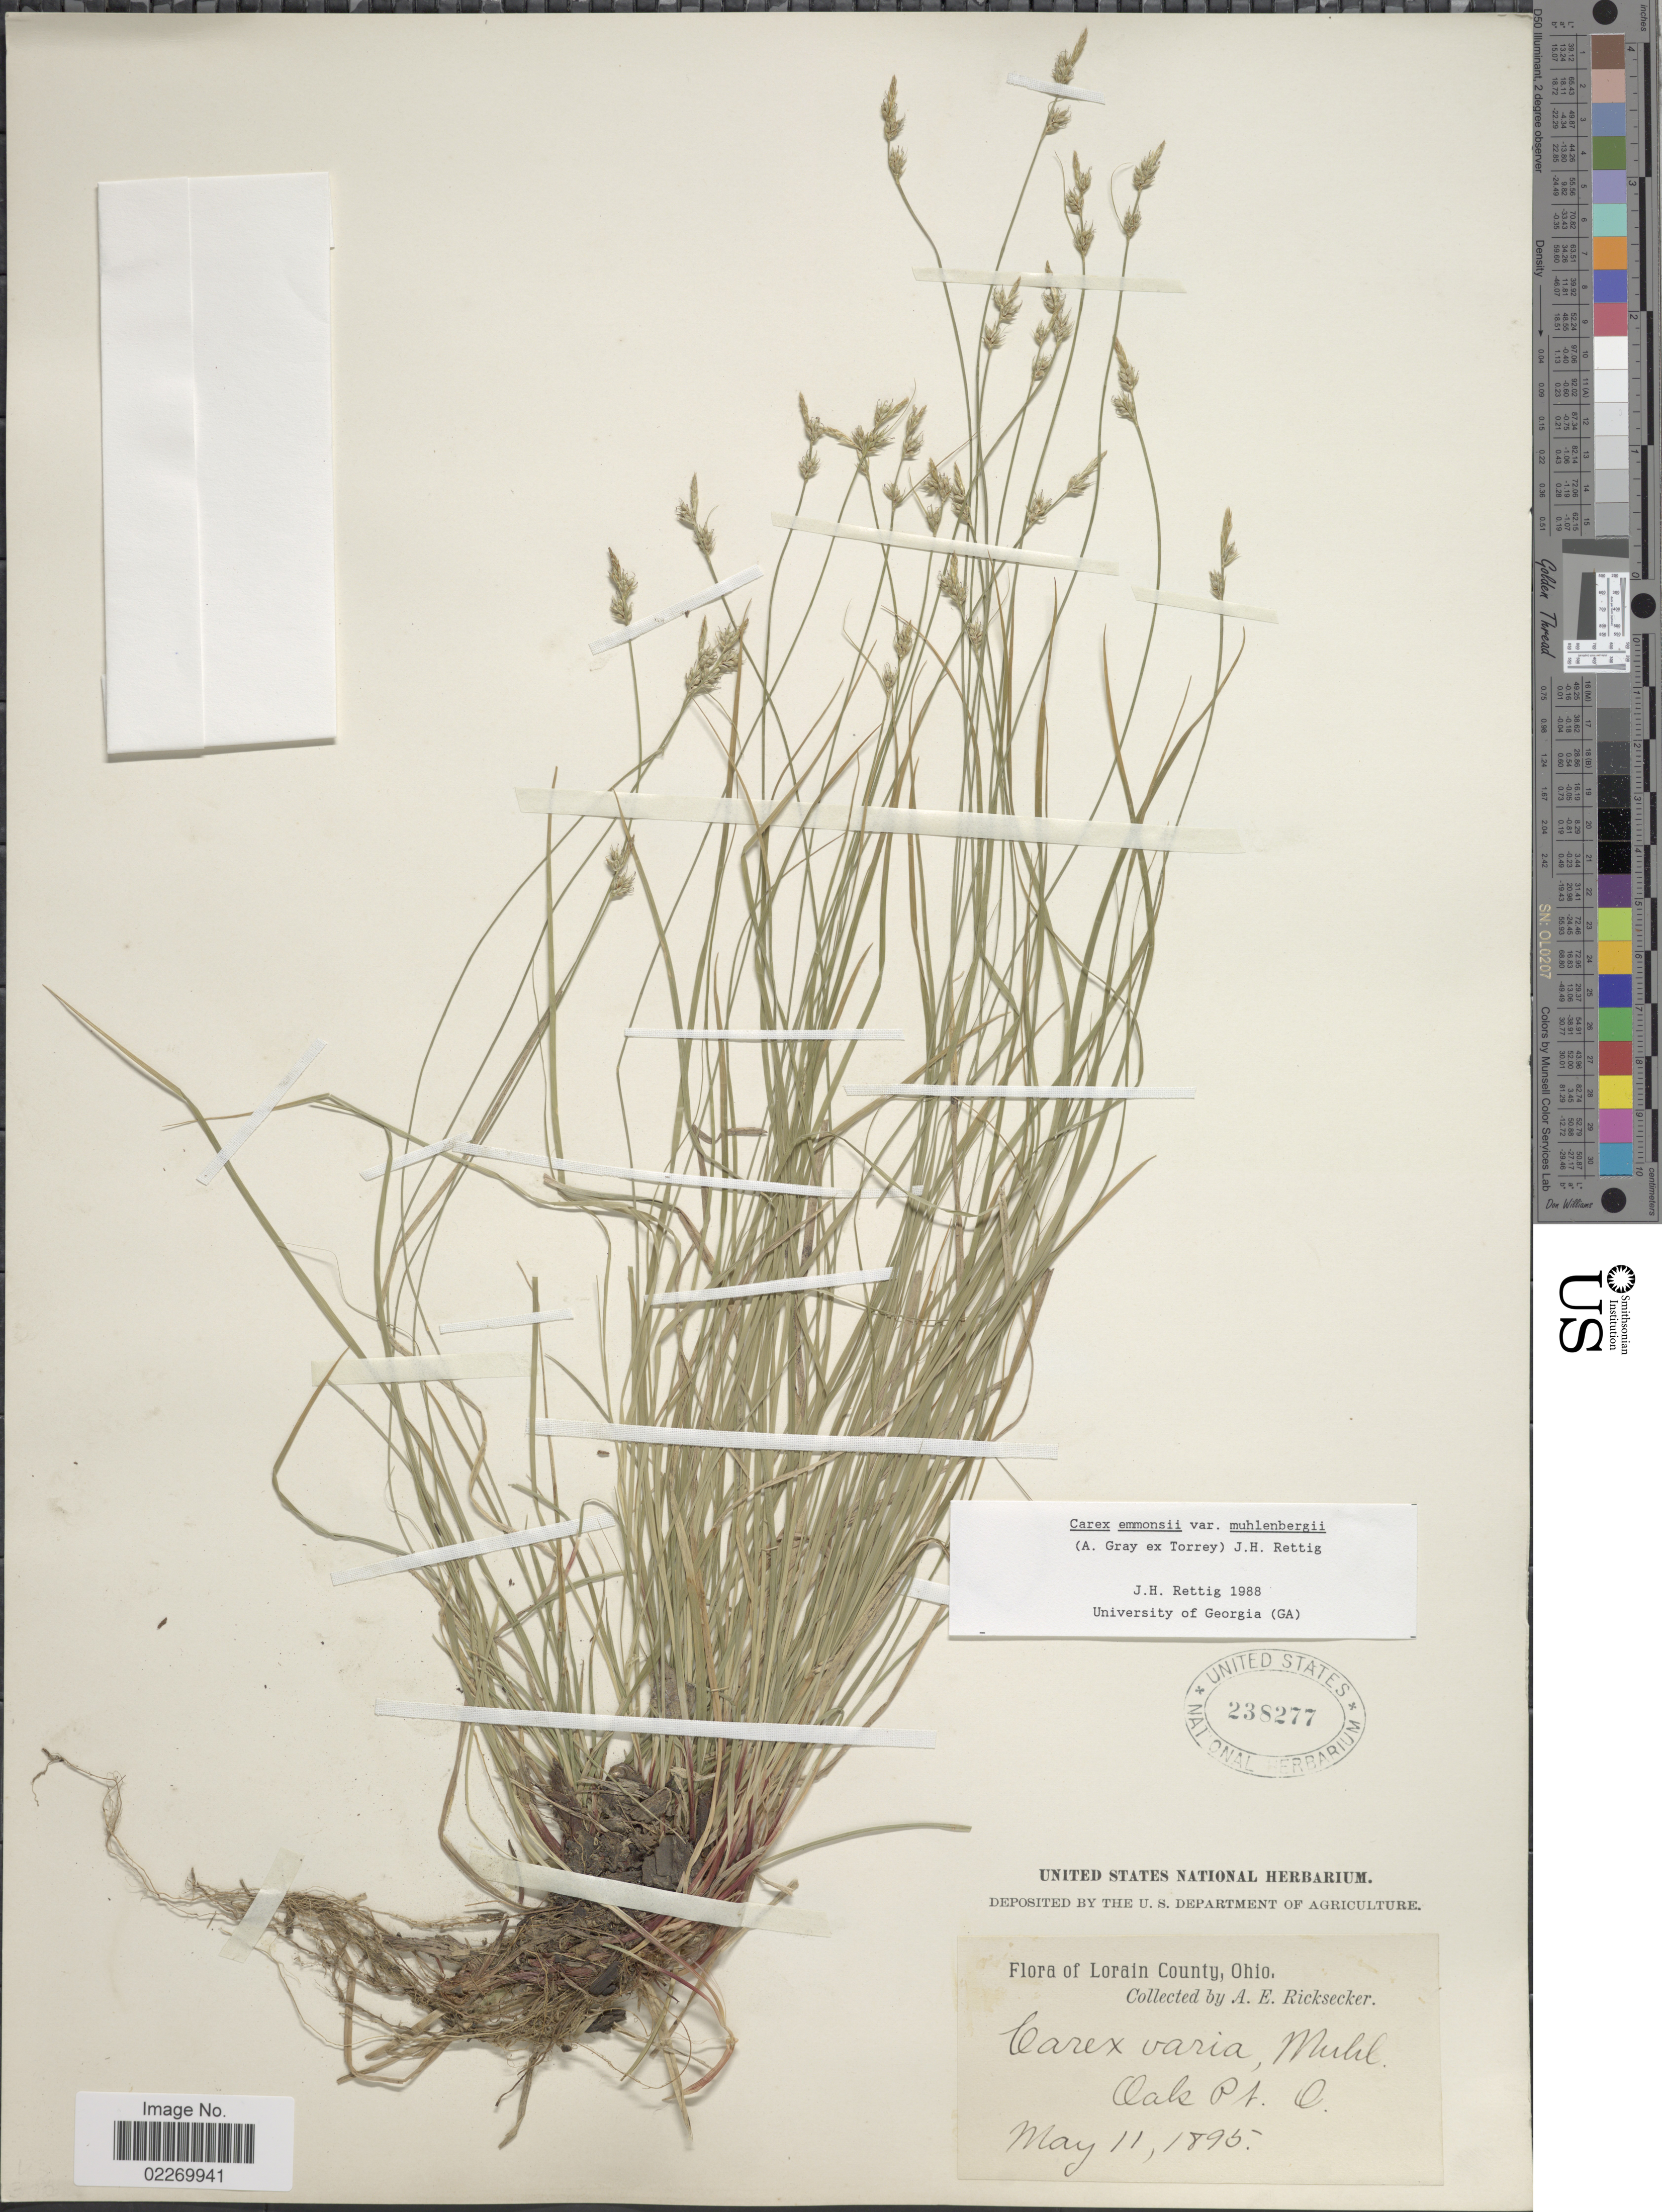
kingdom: Plantae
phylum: Tracheophyta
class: Liliopsida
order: Poales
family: Cyperaceae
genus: Carex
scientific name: Carex albicans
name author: Willd. ex Spreng.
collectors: A. E. Ricksecker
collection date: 1895-05-11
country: United States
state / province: Ohio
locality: Lorain County, Oak Pt.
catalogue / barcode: US 238277